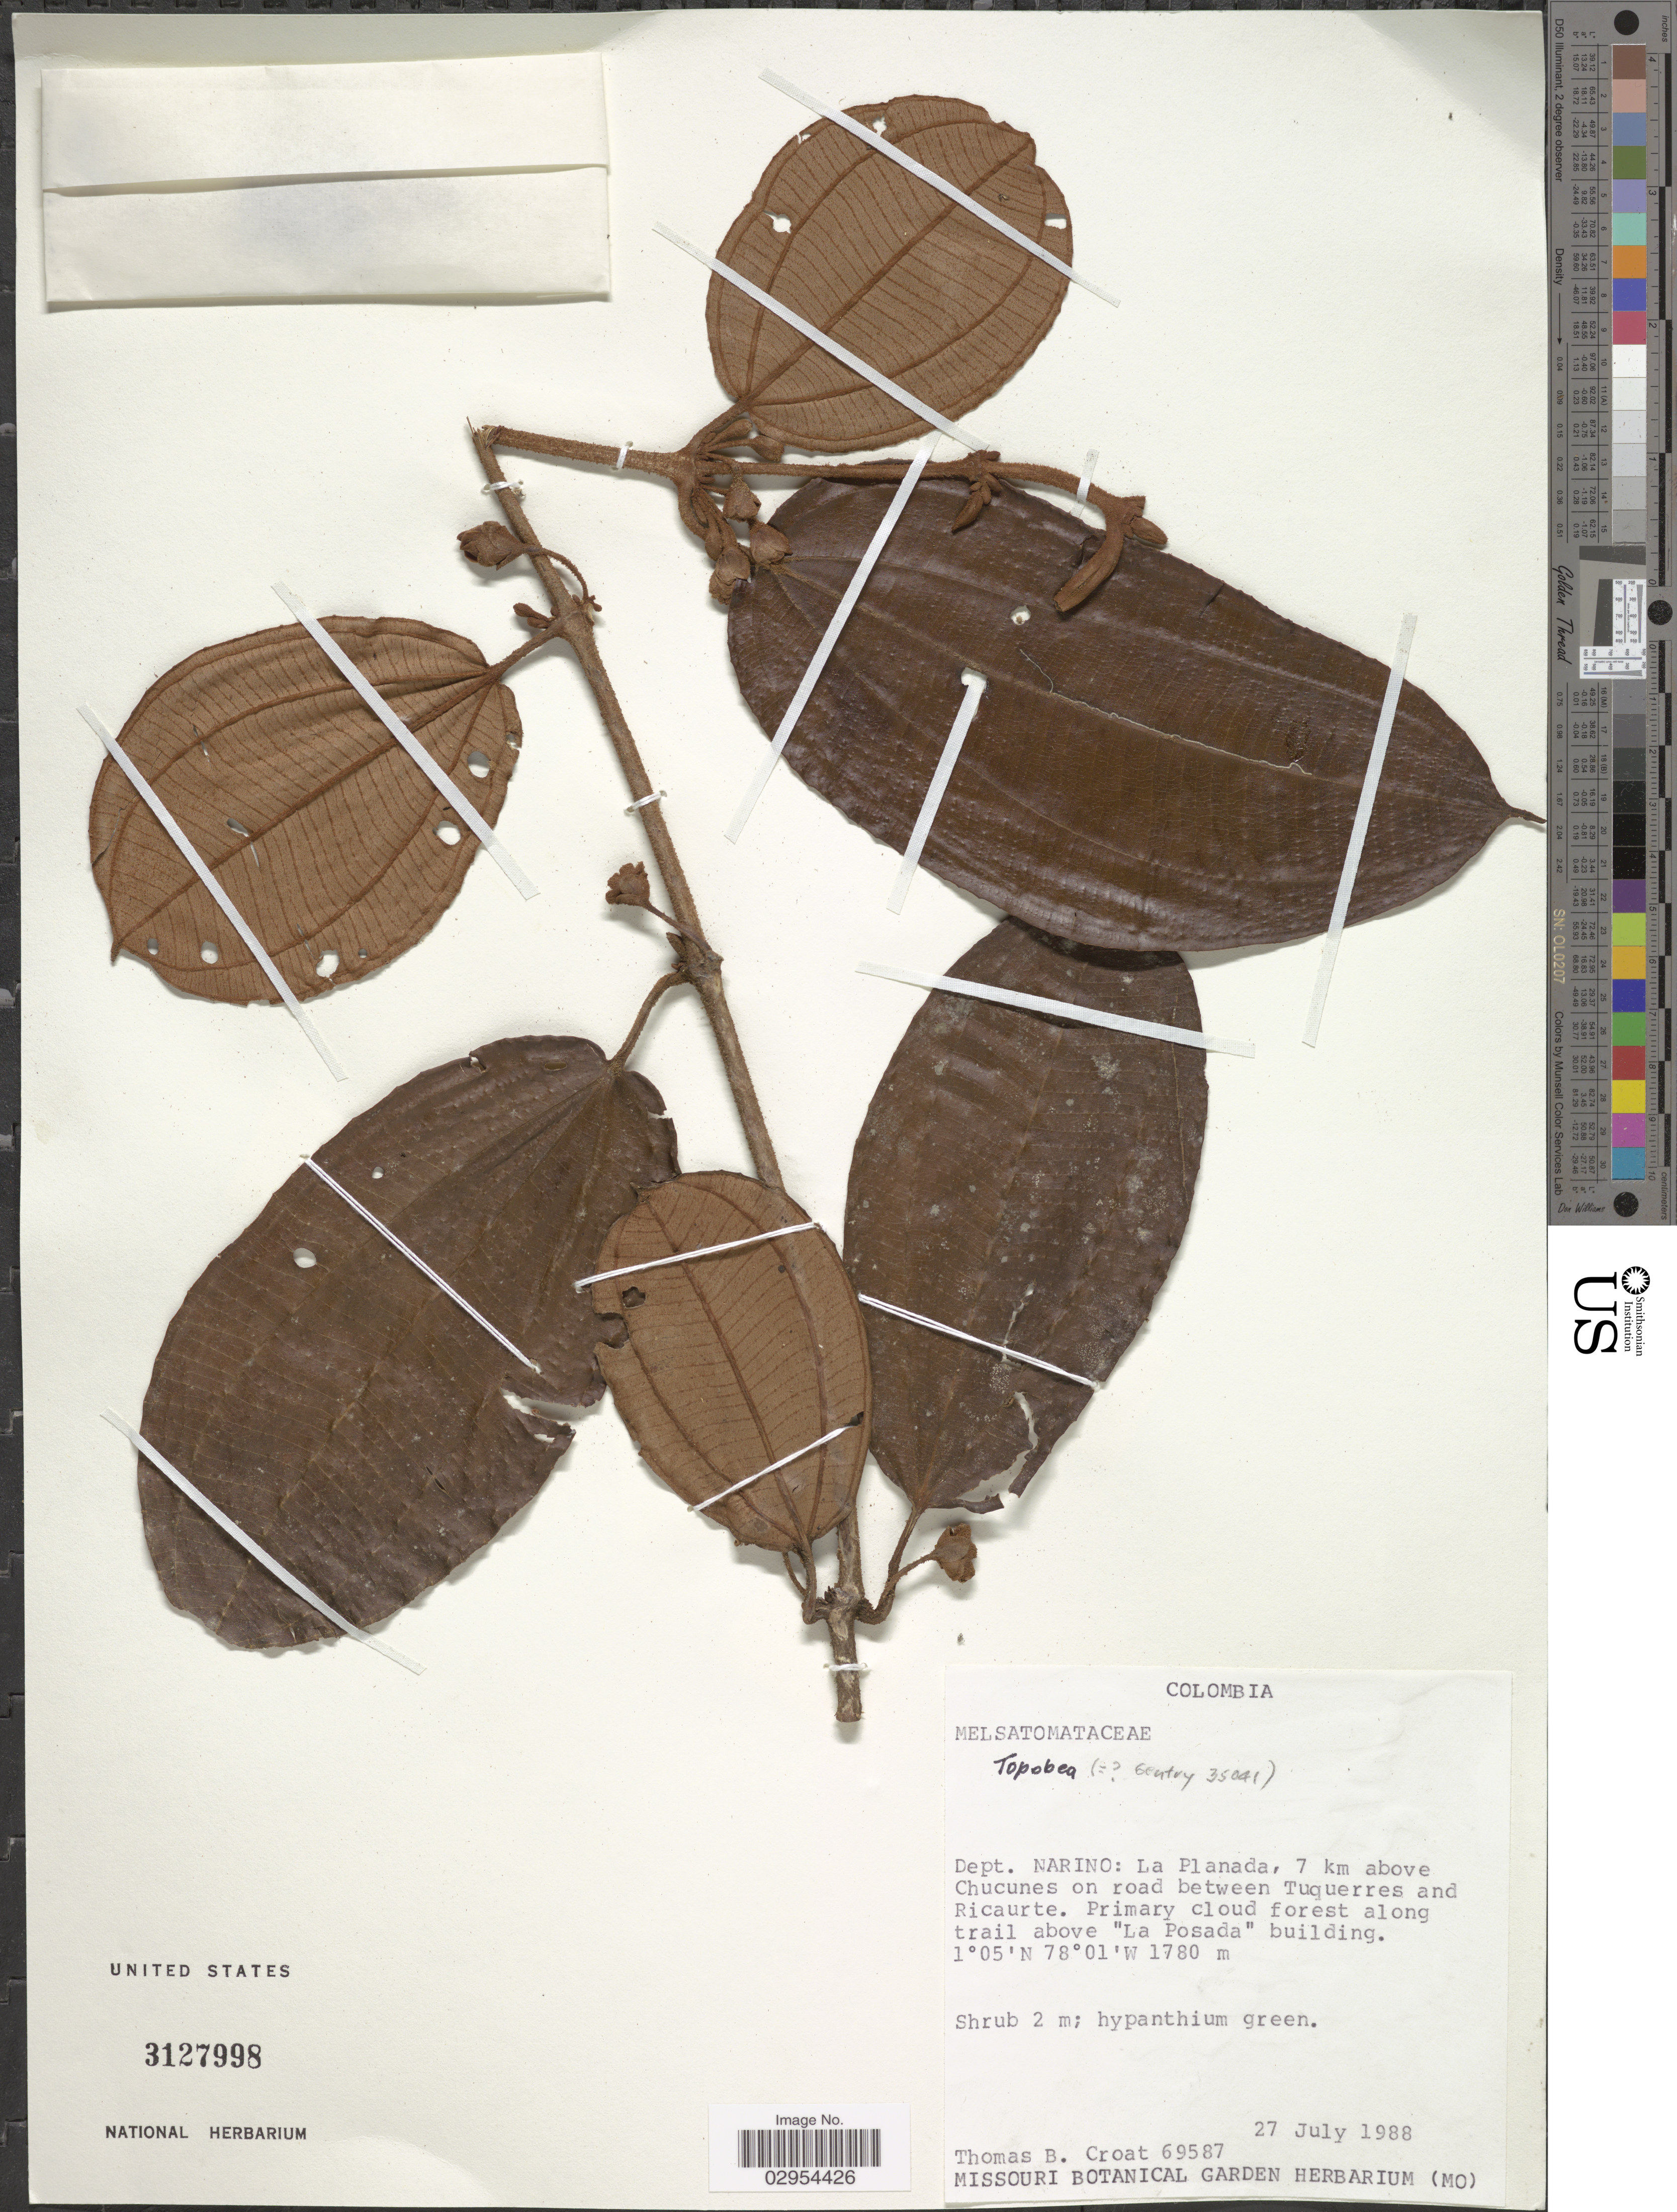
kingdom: Plantae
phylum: Tracheophyta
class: Magnoliopsida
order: Myrtales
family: Melastomataceae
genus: Topobea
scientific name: Topobea sp.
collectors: T. B. Croat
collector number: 69587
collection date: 1988-07-27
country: Colombia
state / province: Nariño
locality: Reserva Natural La Planada. 7 km above Chucunés on road between Tuquerres and Ricaurte. Primary cloud forest along trail above "La Posada" building.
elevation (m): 1780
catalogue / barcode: US 3127998